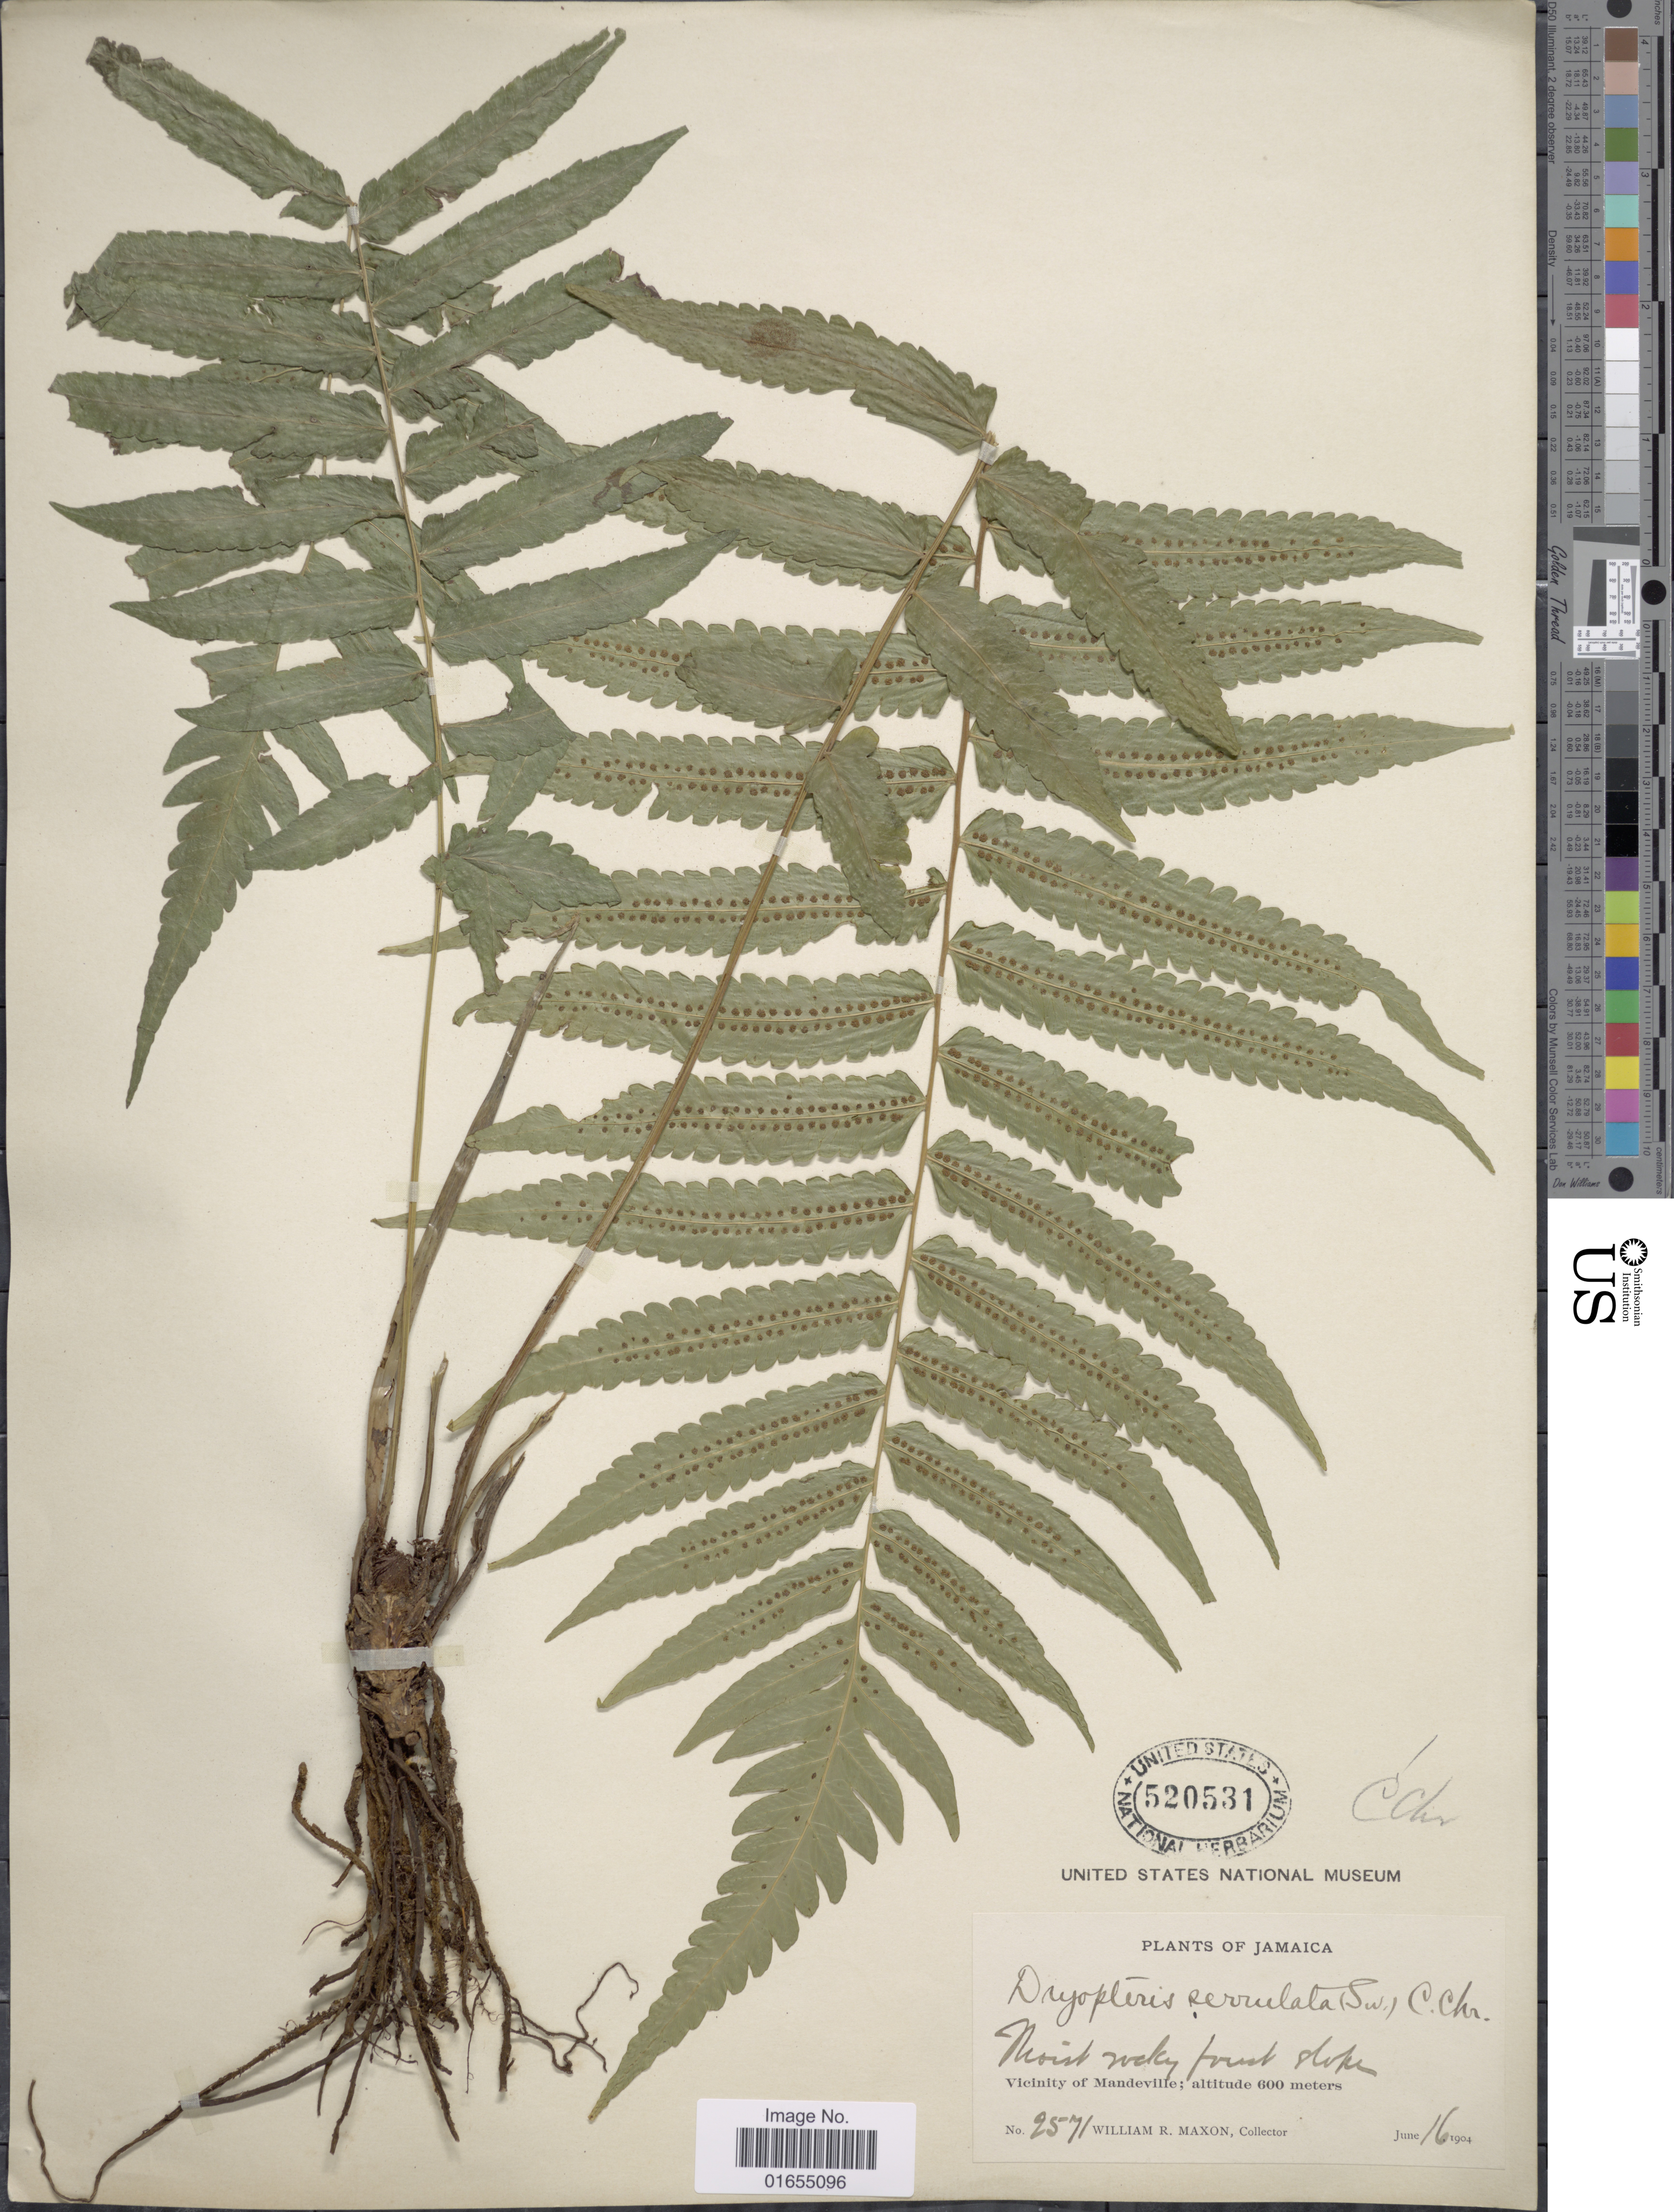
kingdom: Plantae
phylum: Tracheophyta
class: Polypodiopsida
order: Polypodiales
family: Thelypteridaceae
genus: Goniopteris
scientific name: Goniopteris serrulata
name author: (Sw.) J. Sm.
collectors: W. R. Maxon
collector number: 2571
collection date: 1904-06-16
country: Jamaica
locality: Vicinity of Mandeville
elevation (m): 600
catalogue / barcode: US 520531